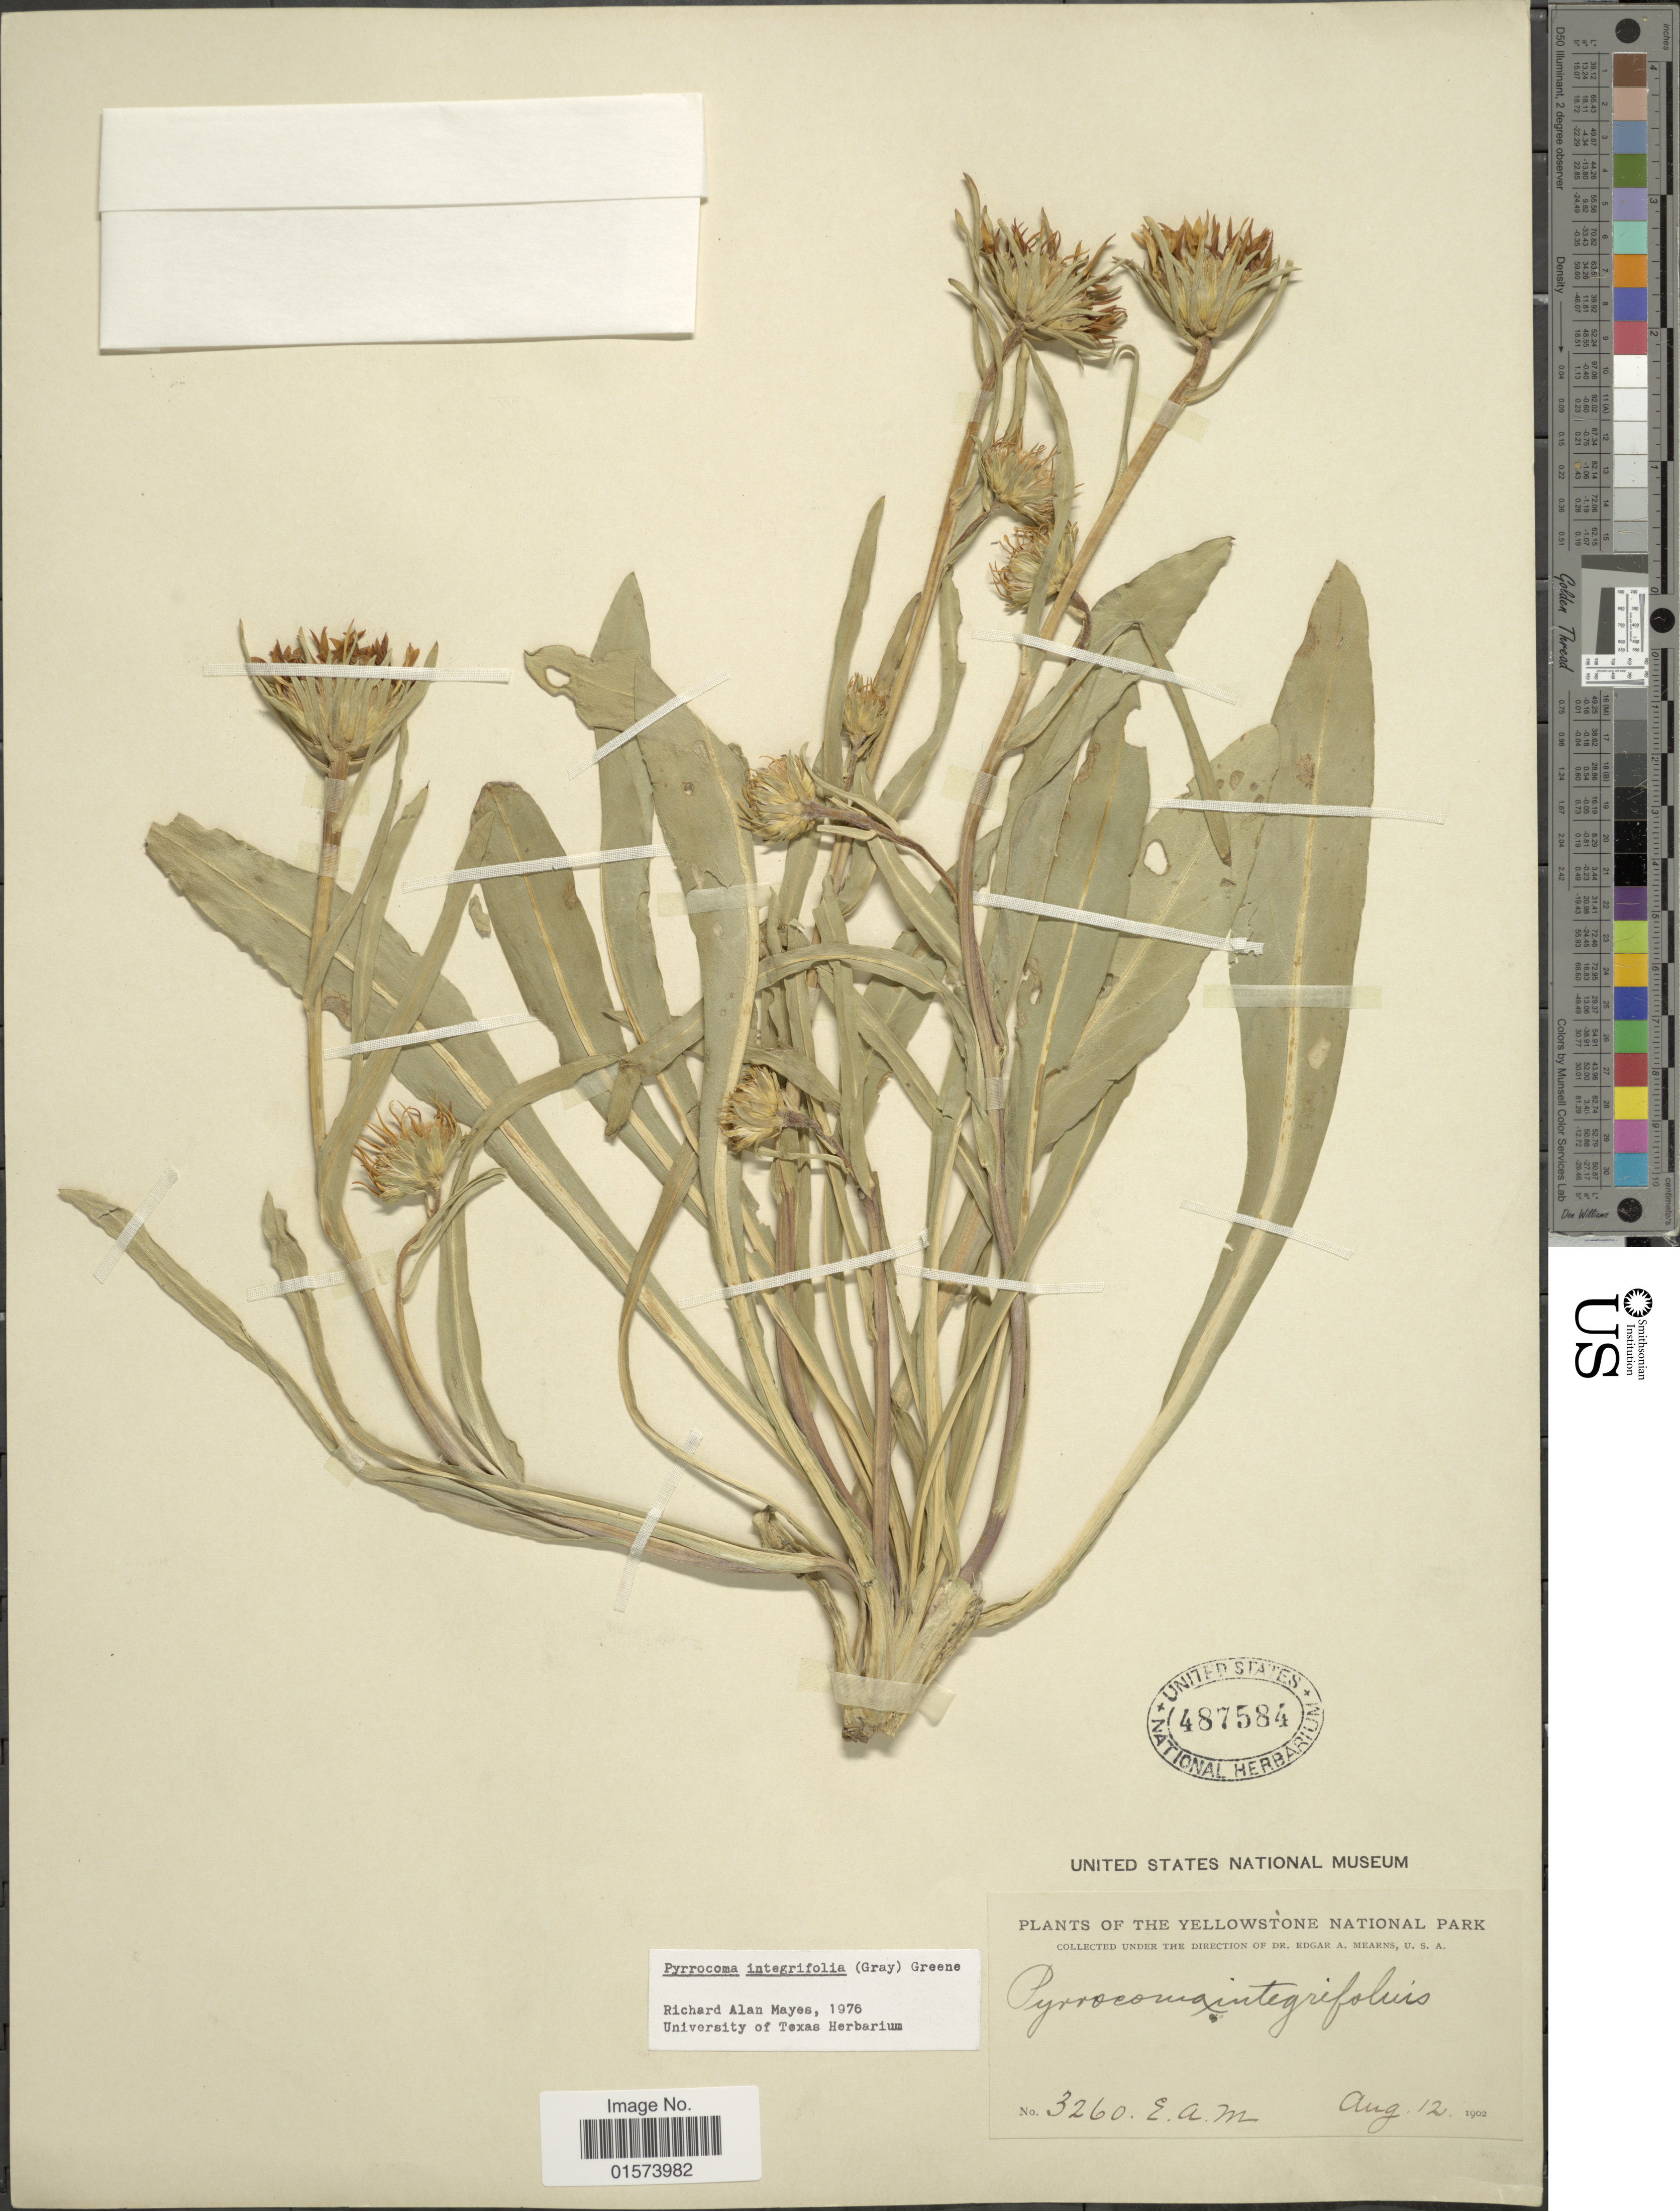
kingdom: Plantae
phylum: Tracheophyta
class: Magnoliopsida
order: Asterales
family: Asteraceae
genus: Pyrrocoma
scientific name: Pyrrocoma integrifolia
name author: (Porter ex A. Gray) Greene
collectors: J. F. Macbride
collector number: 3260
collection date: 1902-08-12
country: United States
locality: Yellowstone National Park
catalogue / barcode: US 487584